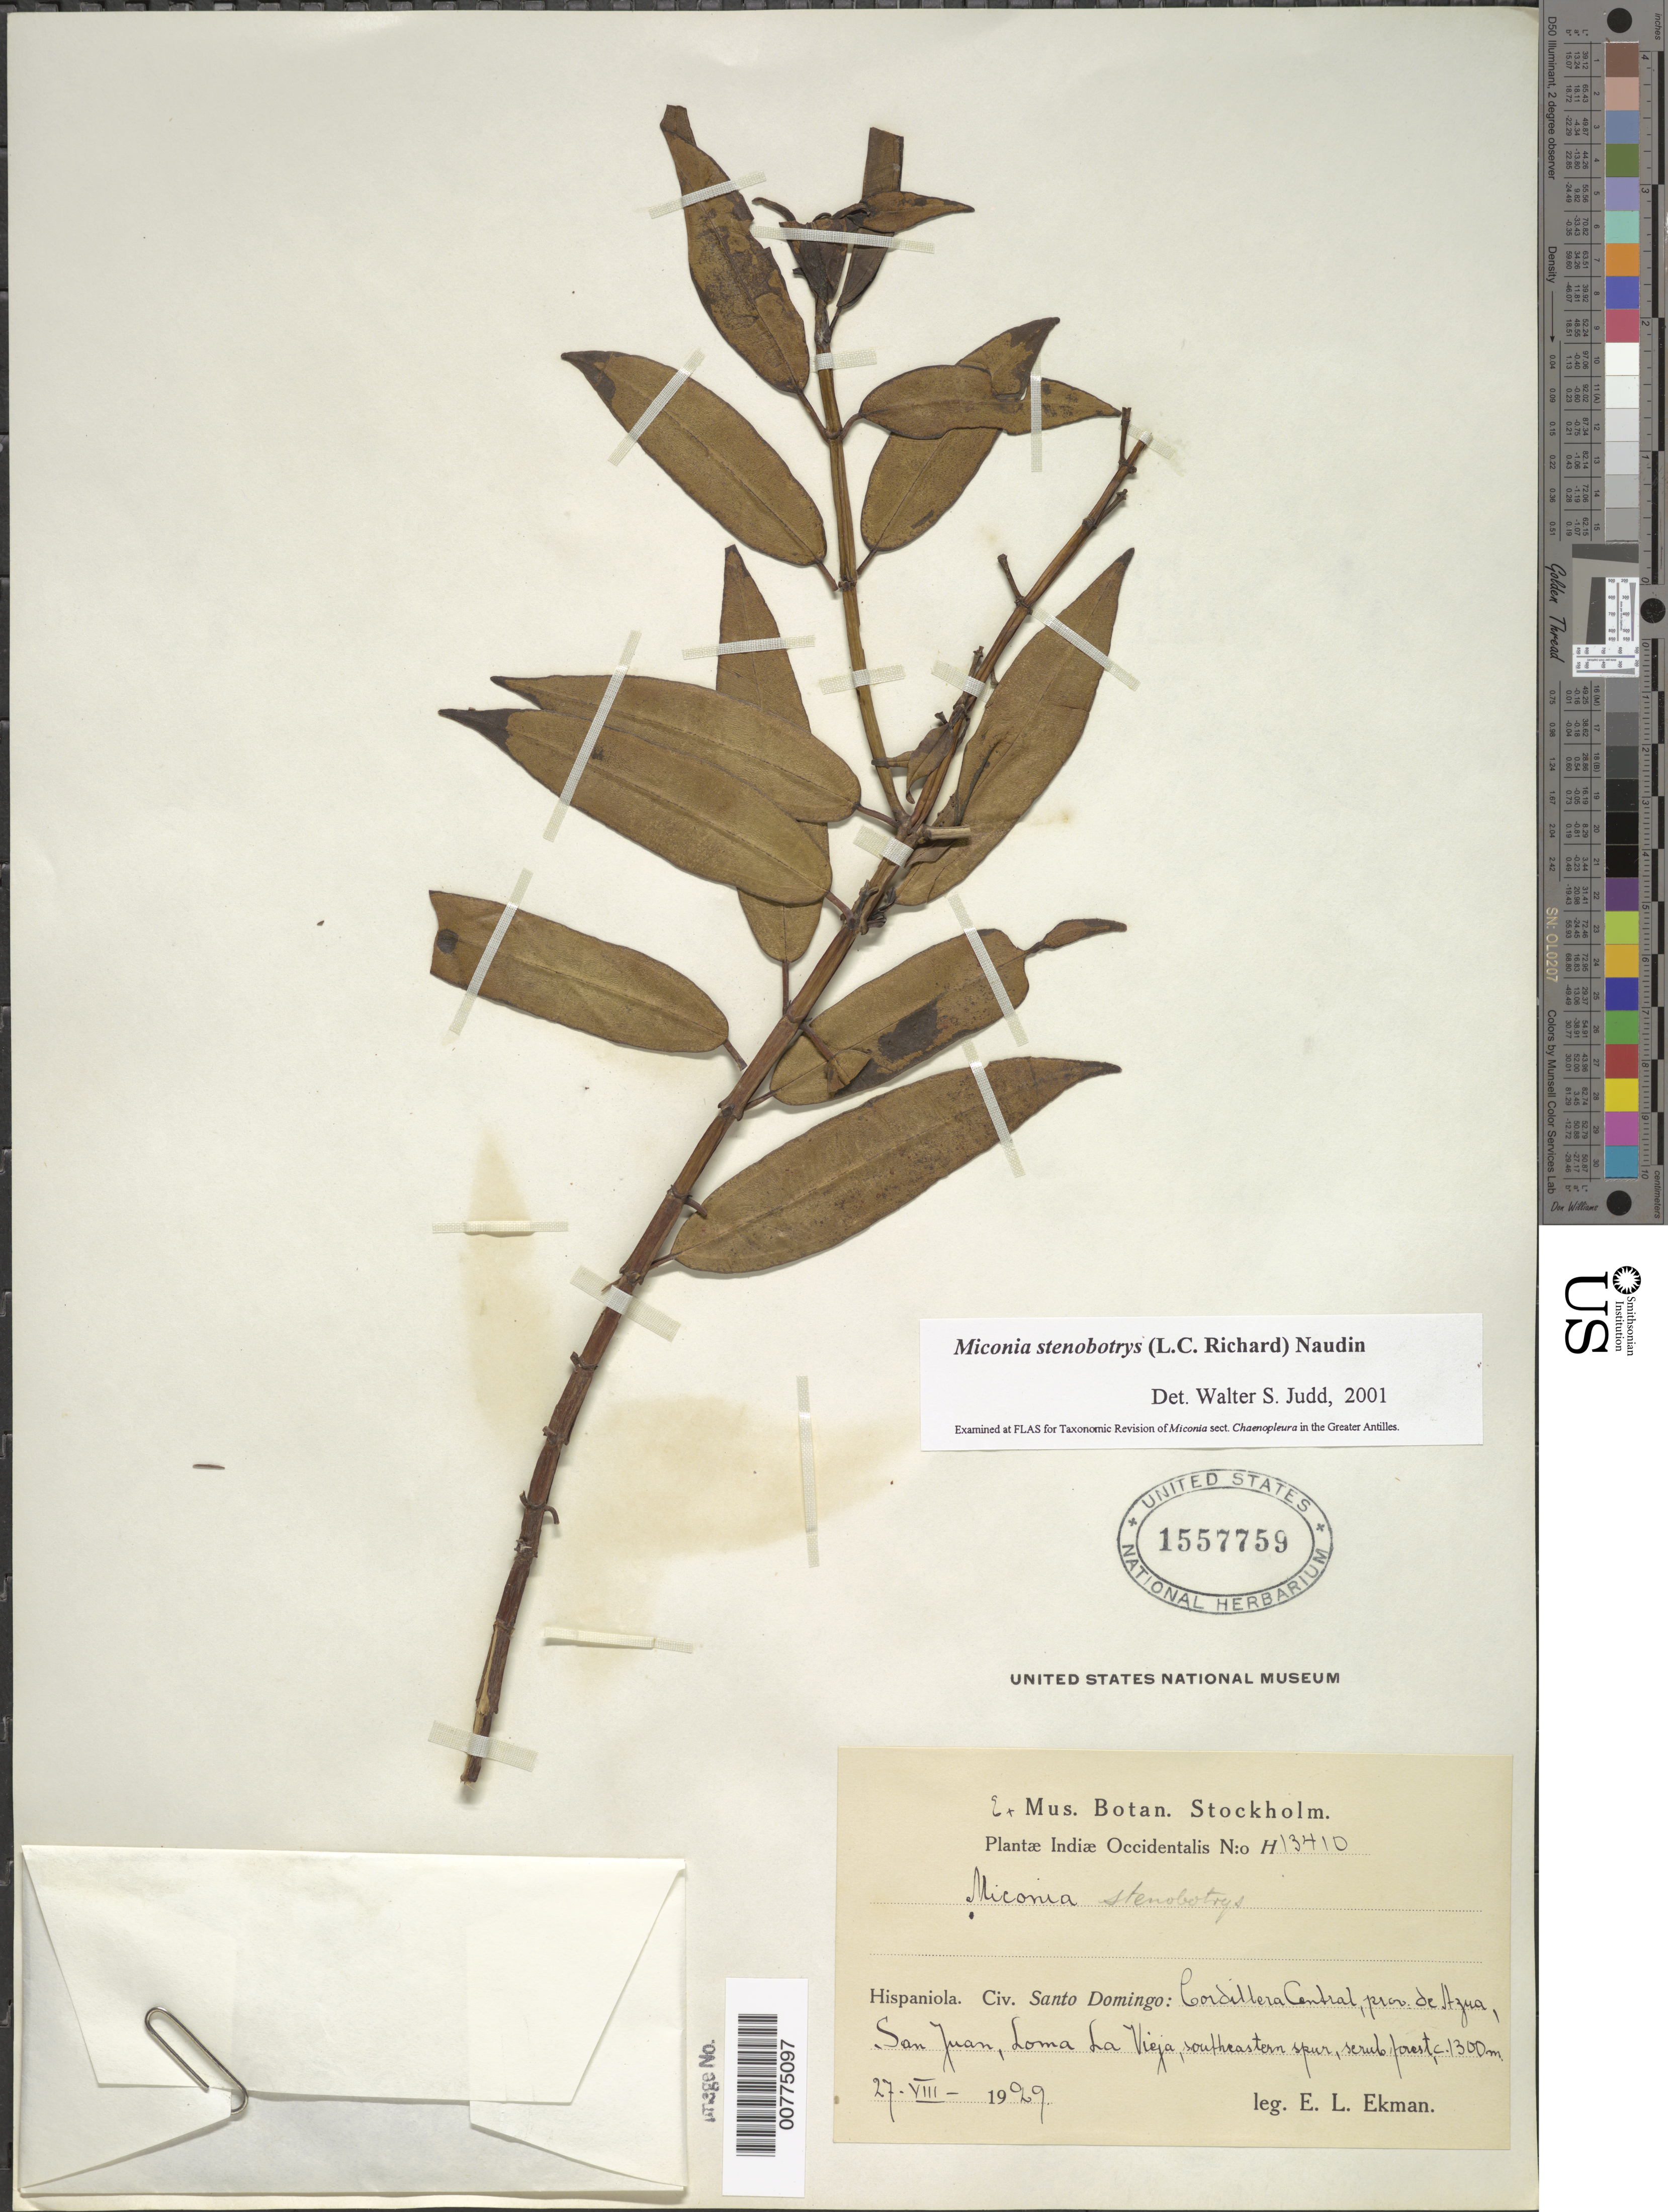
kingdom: Plantae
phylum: Tracheophyta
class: Magnoliopsida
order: Myrtales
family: Melastomataceae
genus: Miconia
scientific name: Miconia stenobotrys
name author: (Rich.) Naudin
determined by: Judd, Walter S.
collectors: E. L. Ekman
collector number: H 13410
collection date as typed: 27 Aug 1929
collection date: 1929-08-27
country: Dominican Republic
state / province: Azua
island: Hispaniola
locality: Cordillera Central, San Juan, Loma La Vieja, southeastern spur.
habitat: Scrub forest.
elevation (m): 1300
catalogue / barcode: US 1557759